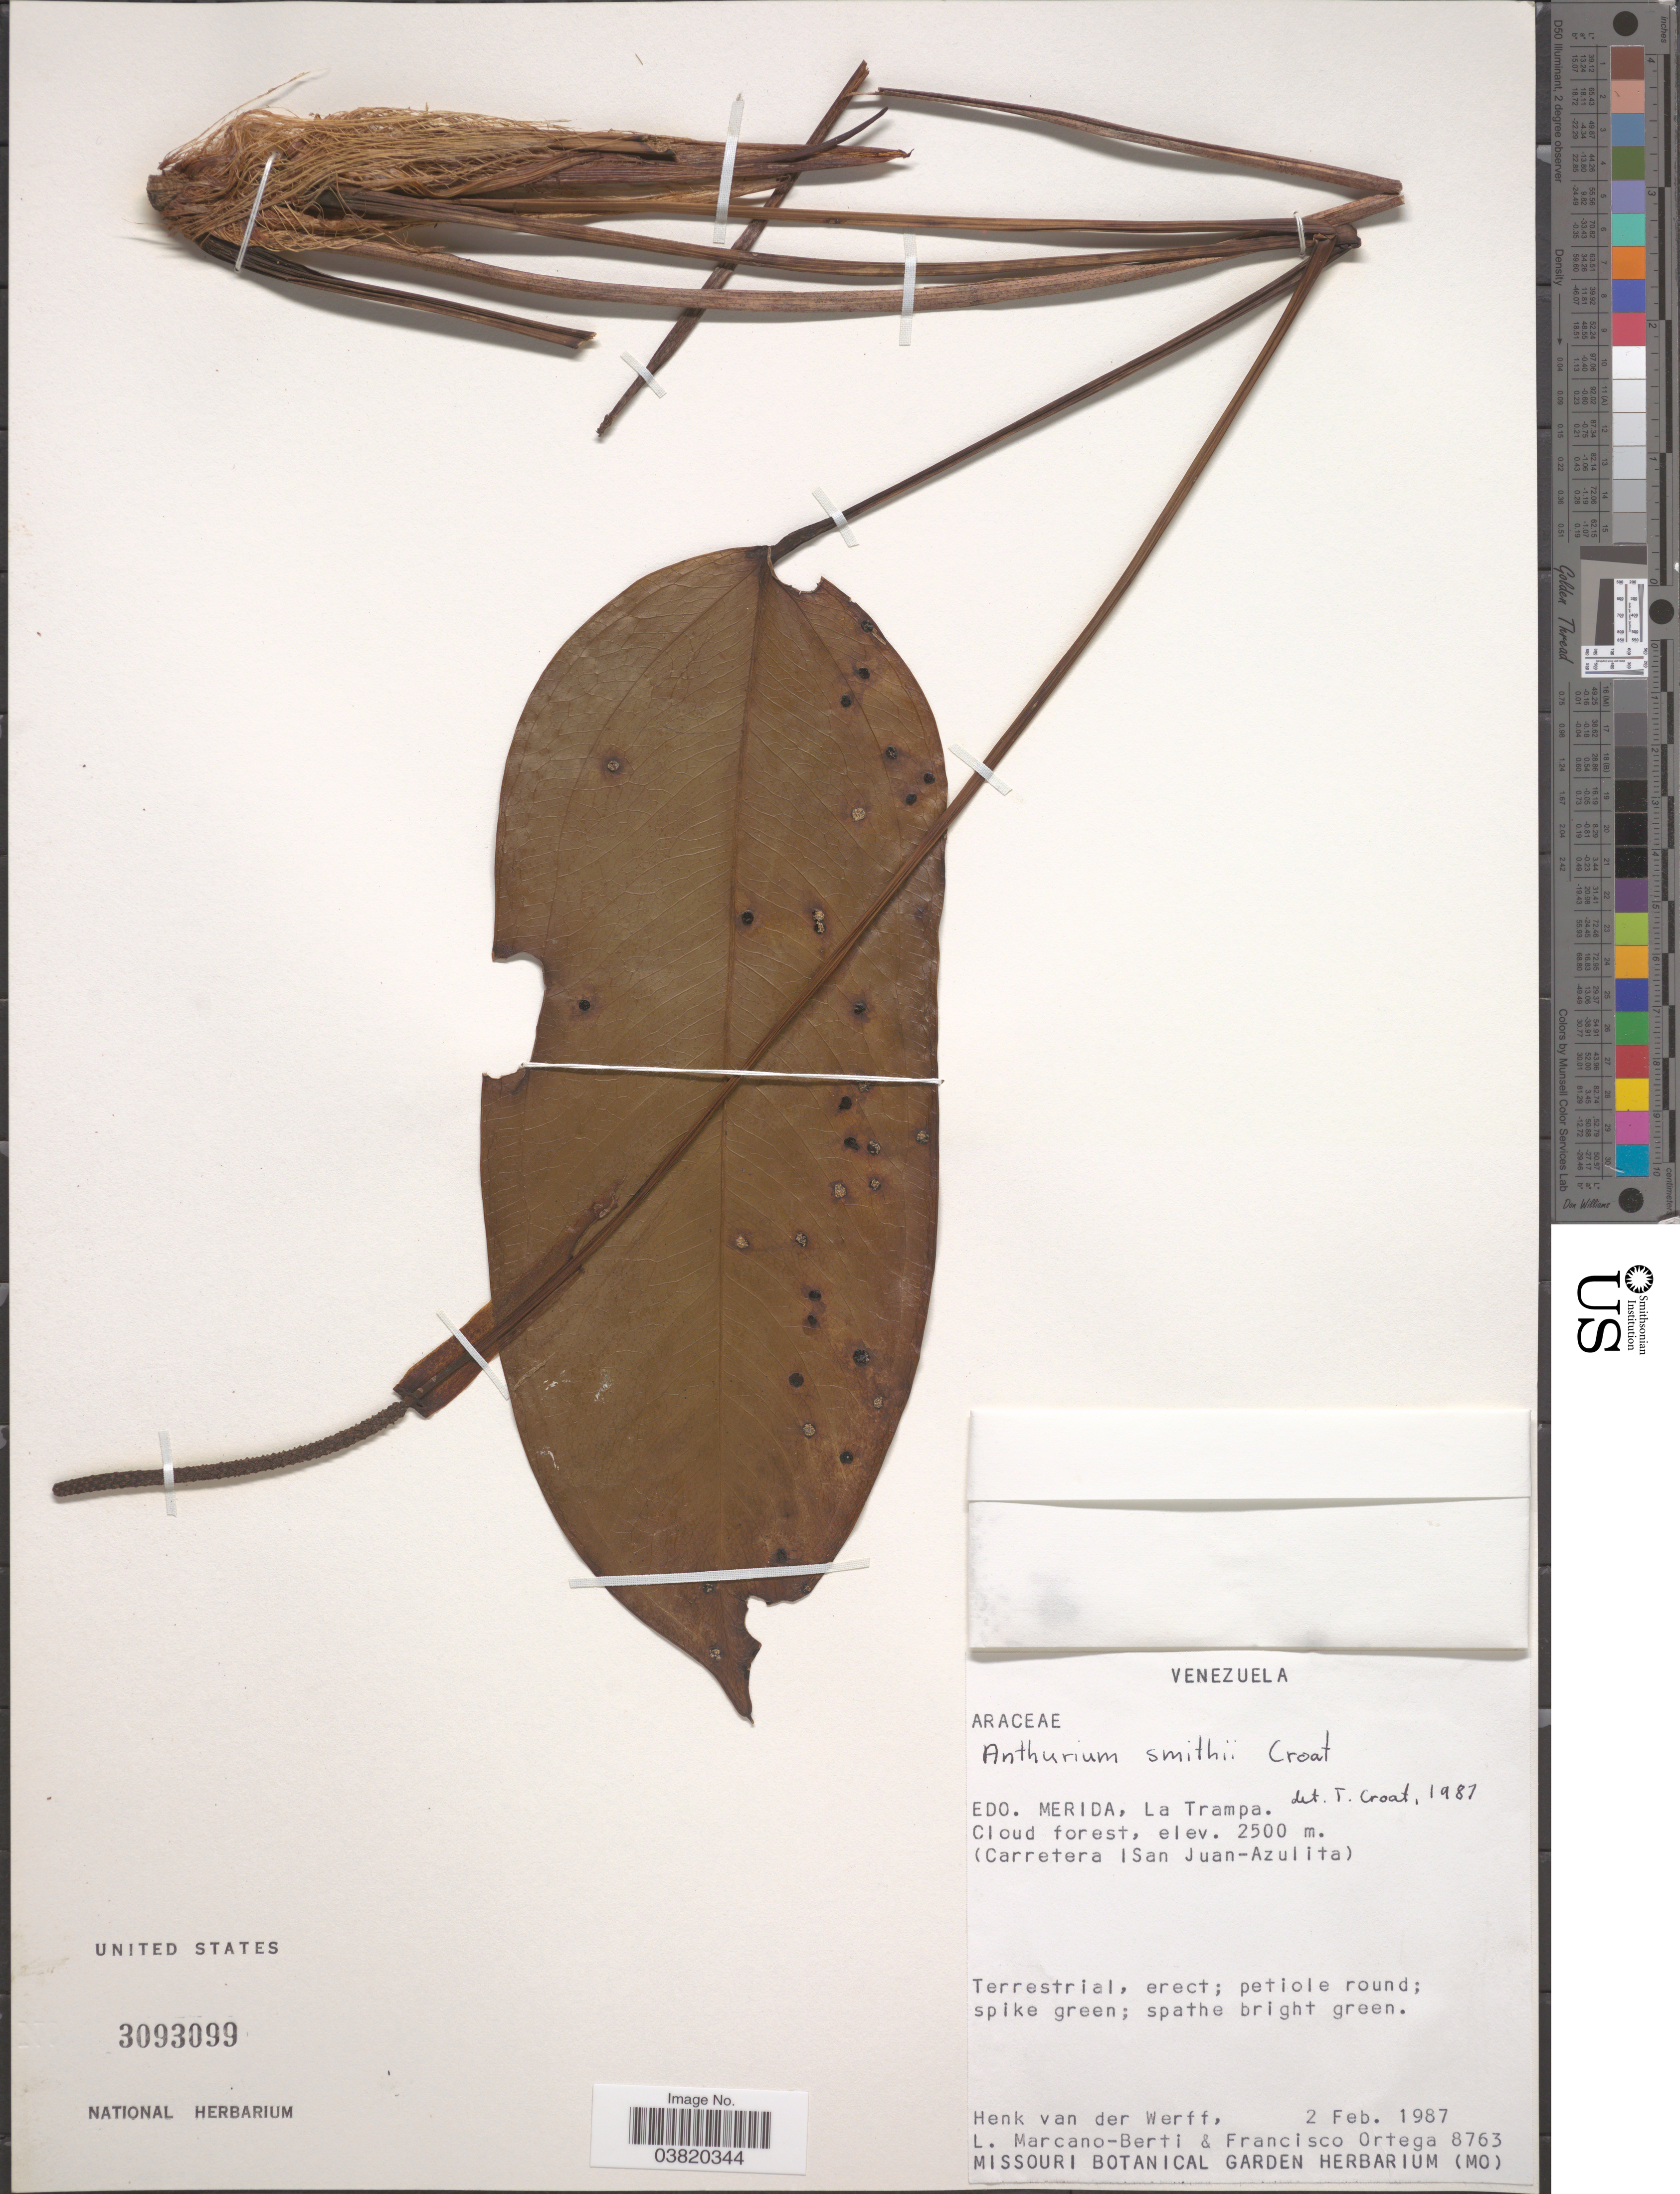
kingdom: Plantae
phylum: Tracheophyta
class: Liliopsida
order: Alismatales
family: Araceae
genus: Anthurium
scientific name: Anthurium smithii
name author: Croat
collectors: H. van der Werff, L. Marcano-Berti & F. J. Ortega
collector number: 8763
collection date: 1987-02-02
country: Venezuela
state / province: Merida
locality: Edo. Merida, La Trampa. (Carretera ISan Juan-Azulita).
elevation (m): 2500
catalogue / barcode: US 3093099